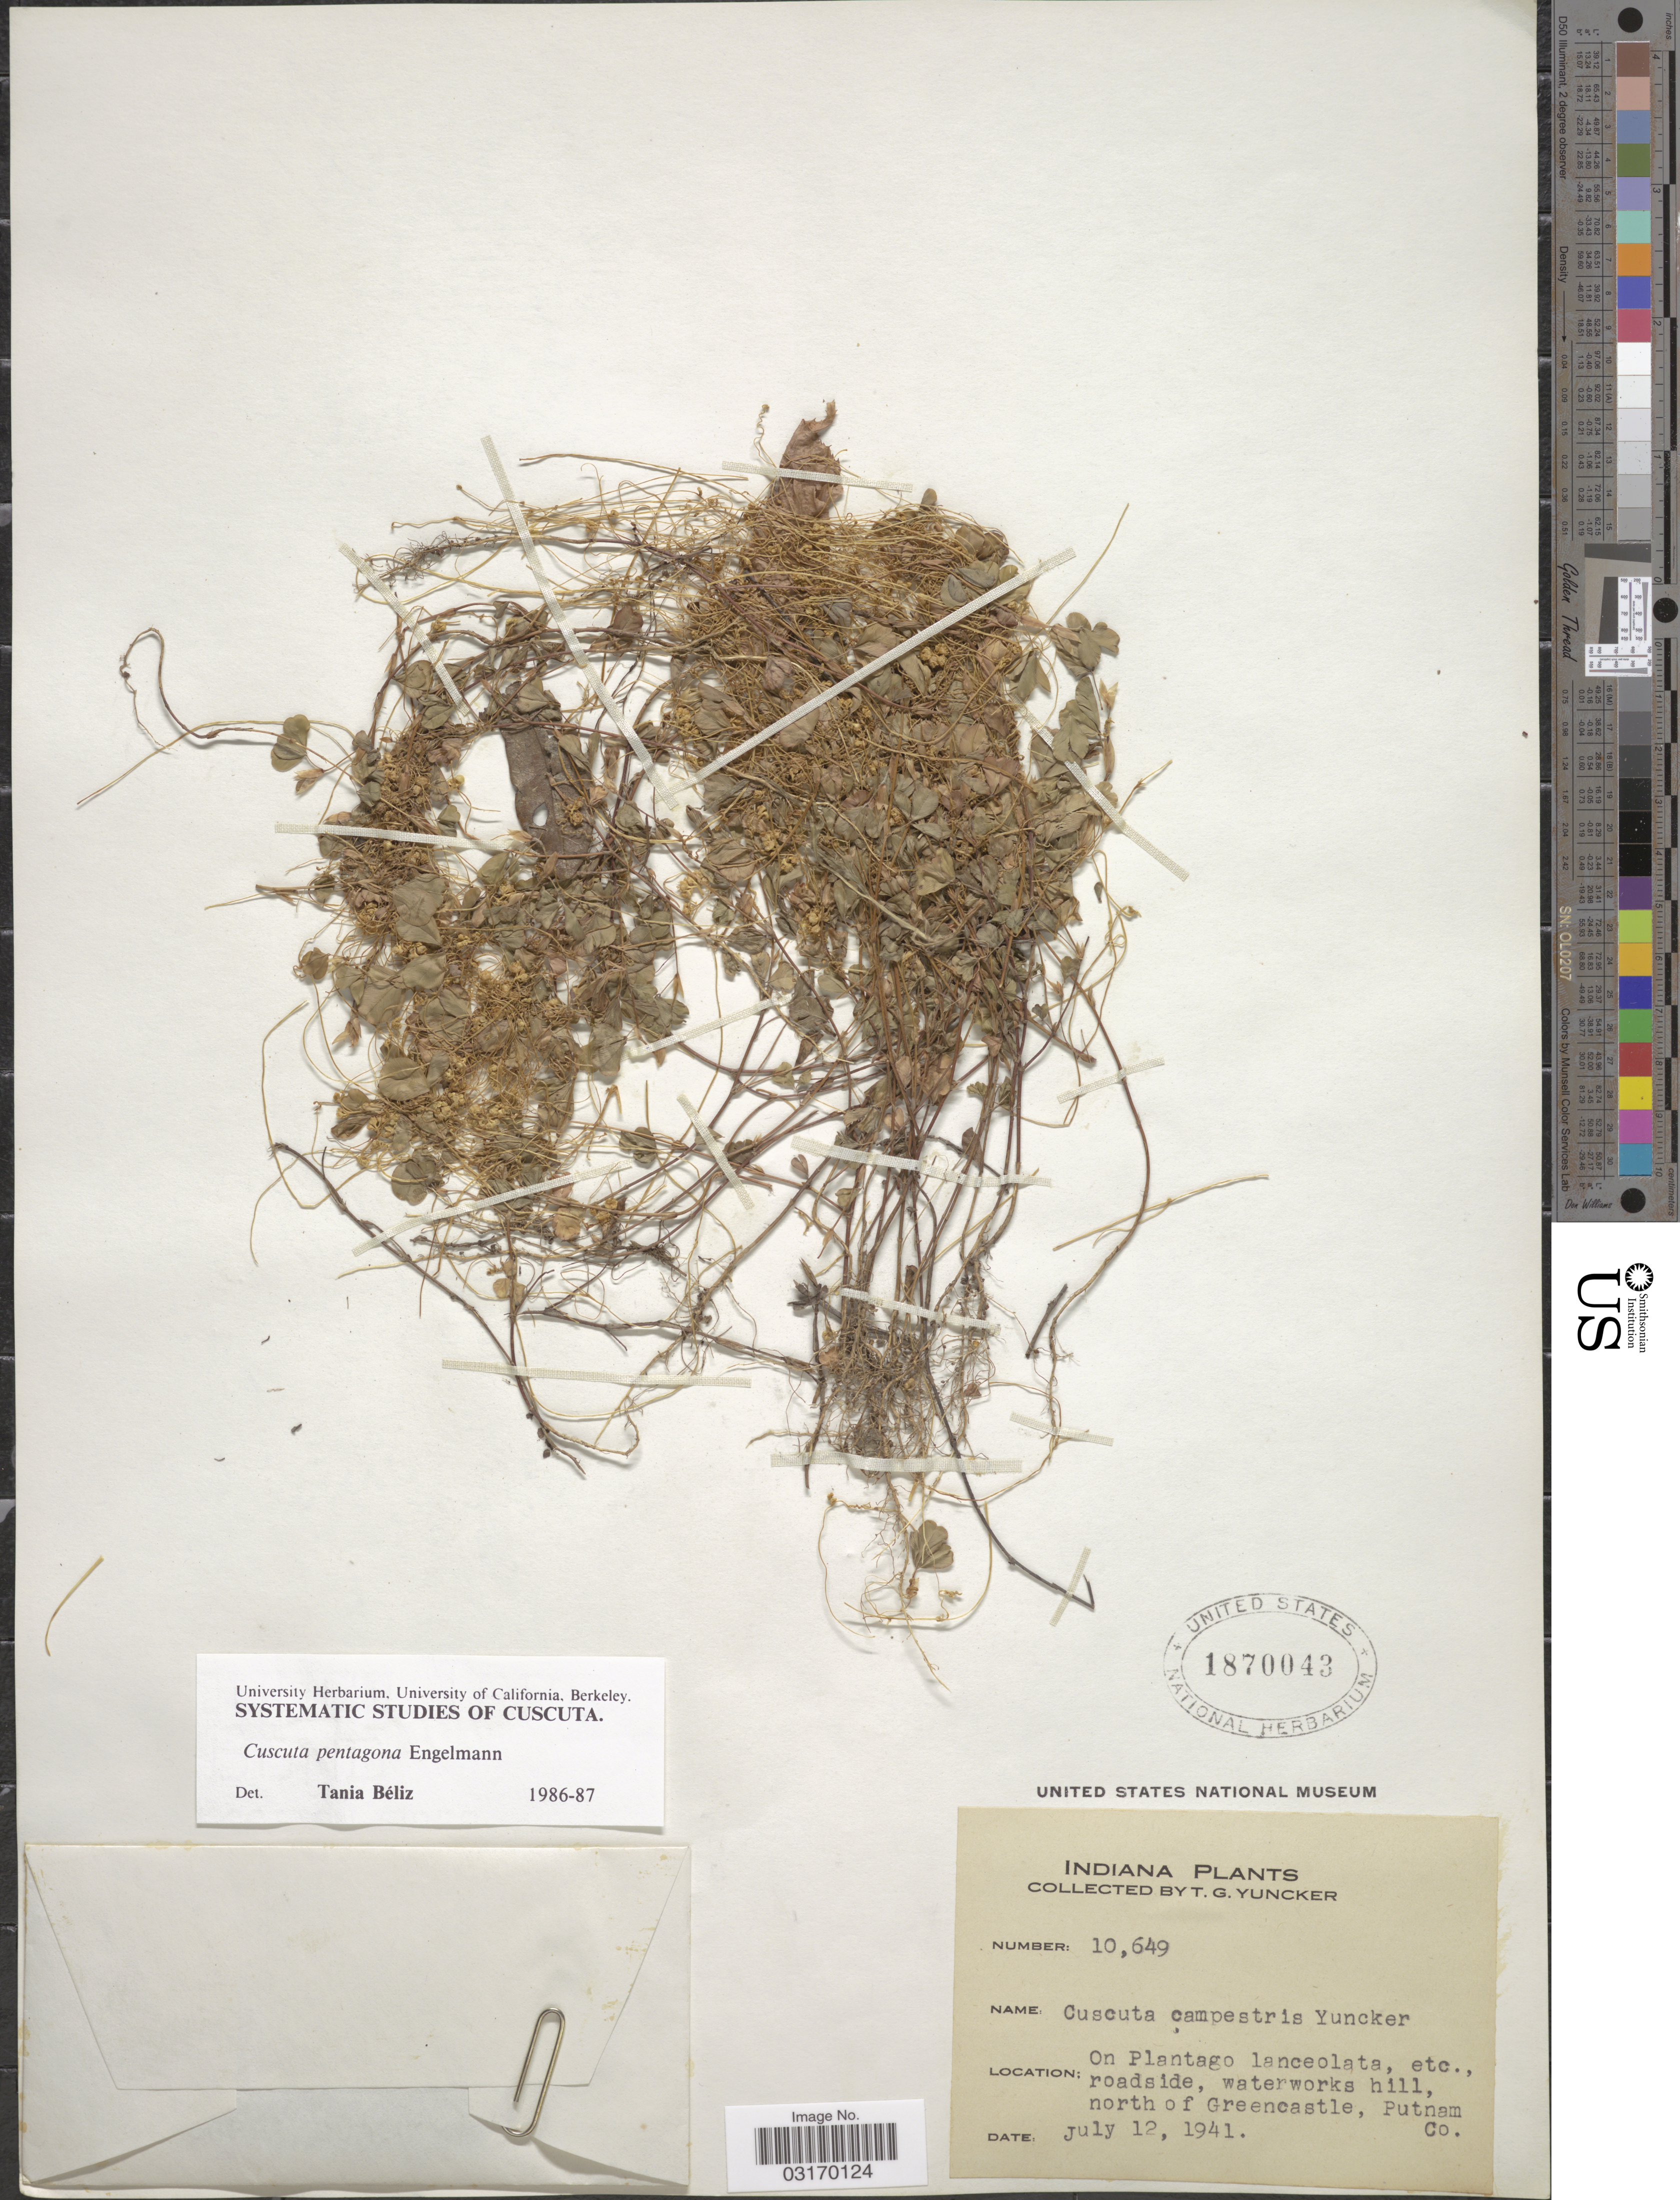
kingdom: Plantae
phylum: Tracheophyta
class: Magnoliopsida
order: Solanales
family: Convolvulaceae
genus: Cuscuta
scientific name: Cuscuta pentagona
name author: Engelm.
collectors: T. G. Yuncker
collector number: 10649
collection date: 1941-07-12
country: United States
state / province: Indiana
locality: Roadside, waterworks hill, north of Greencastle, Putnam Co.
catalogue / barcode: US 1870043